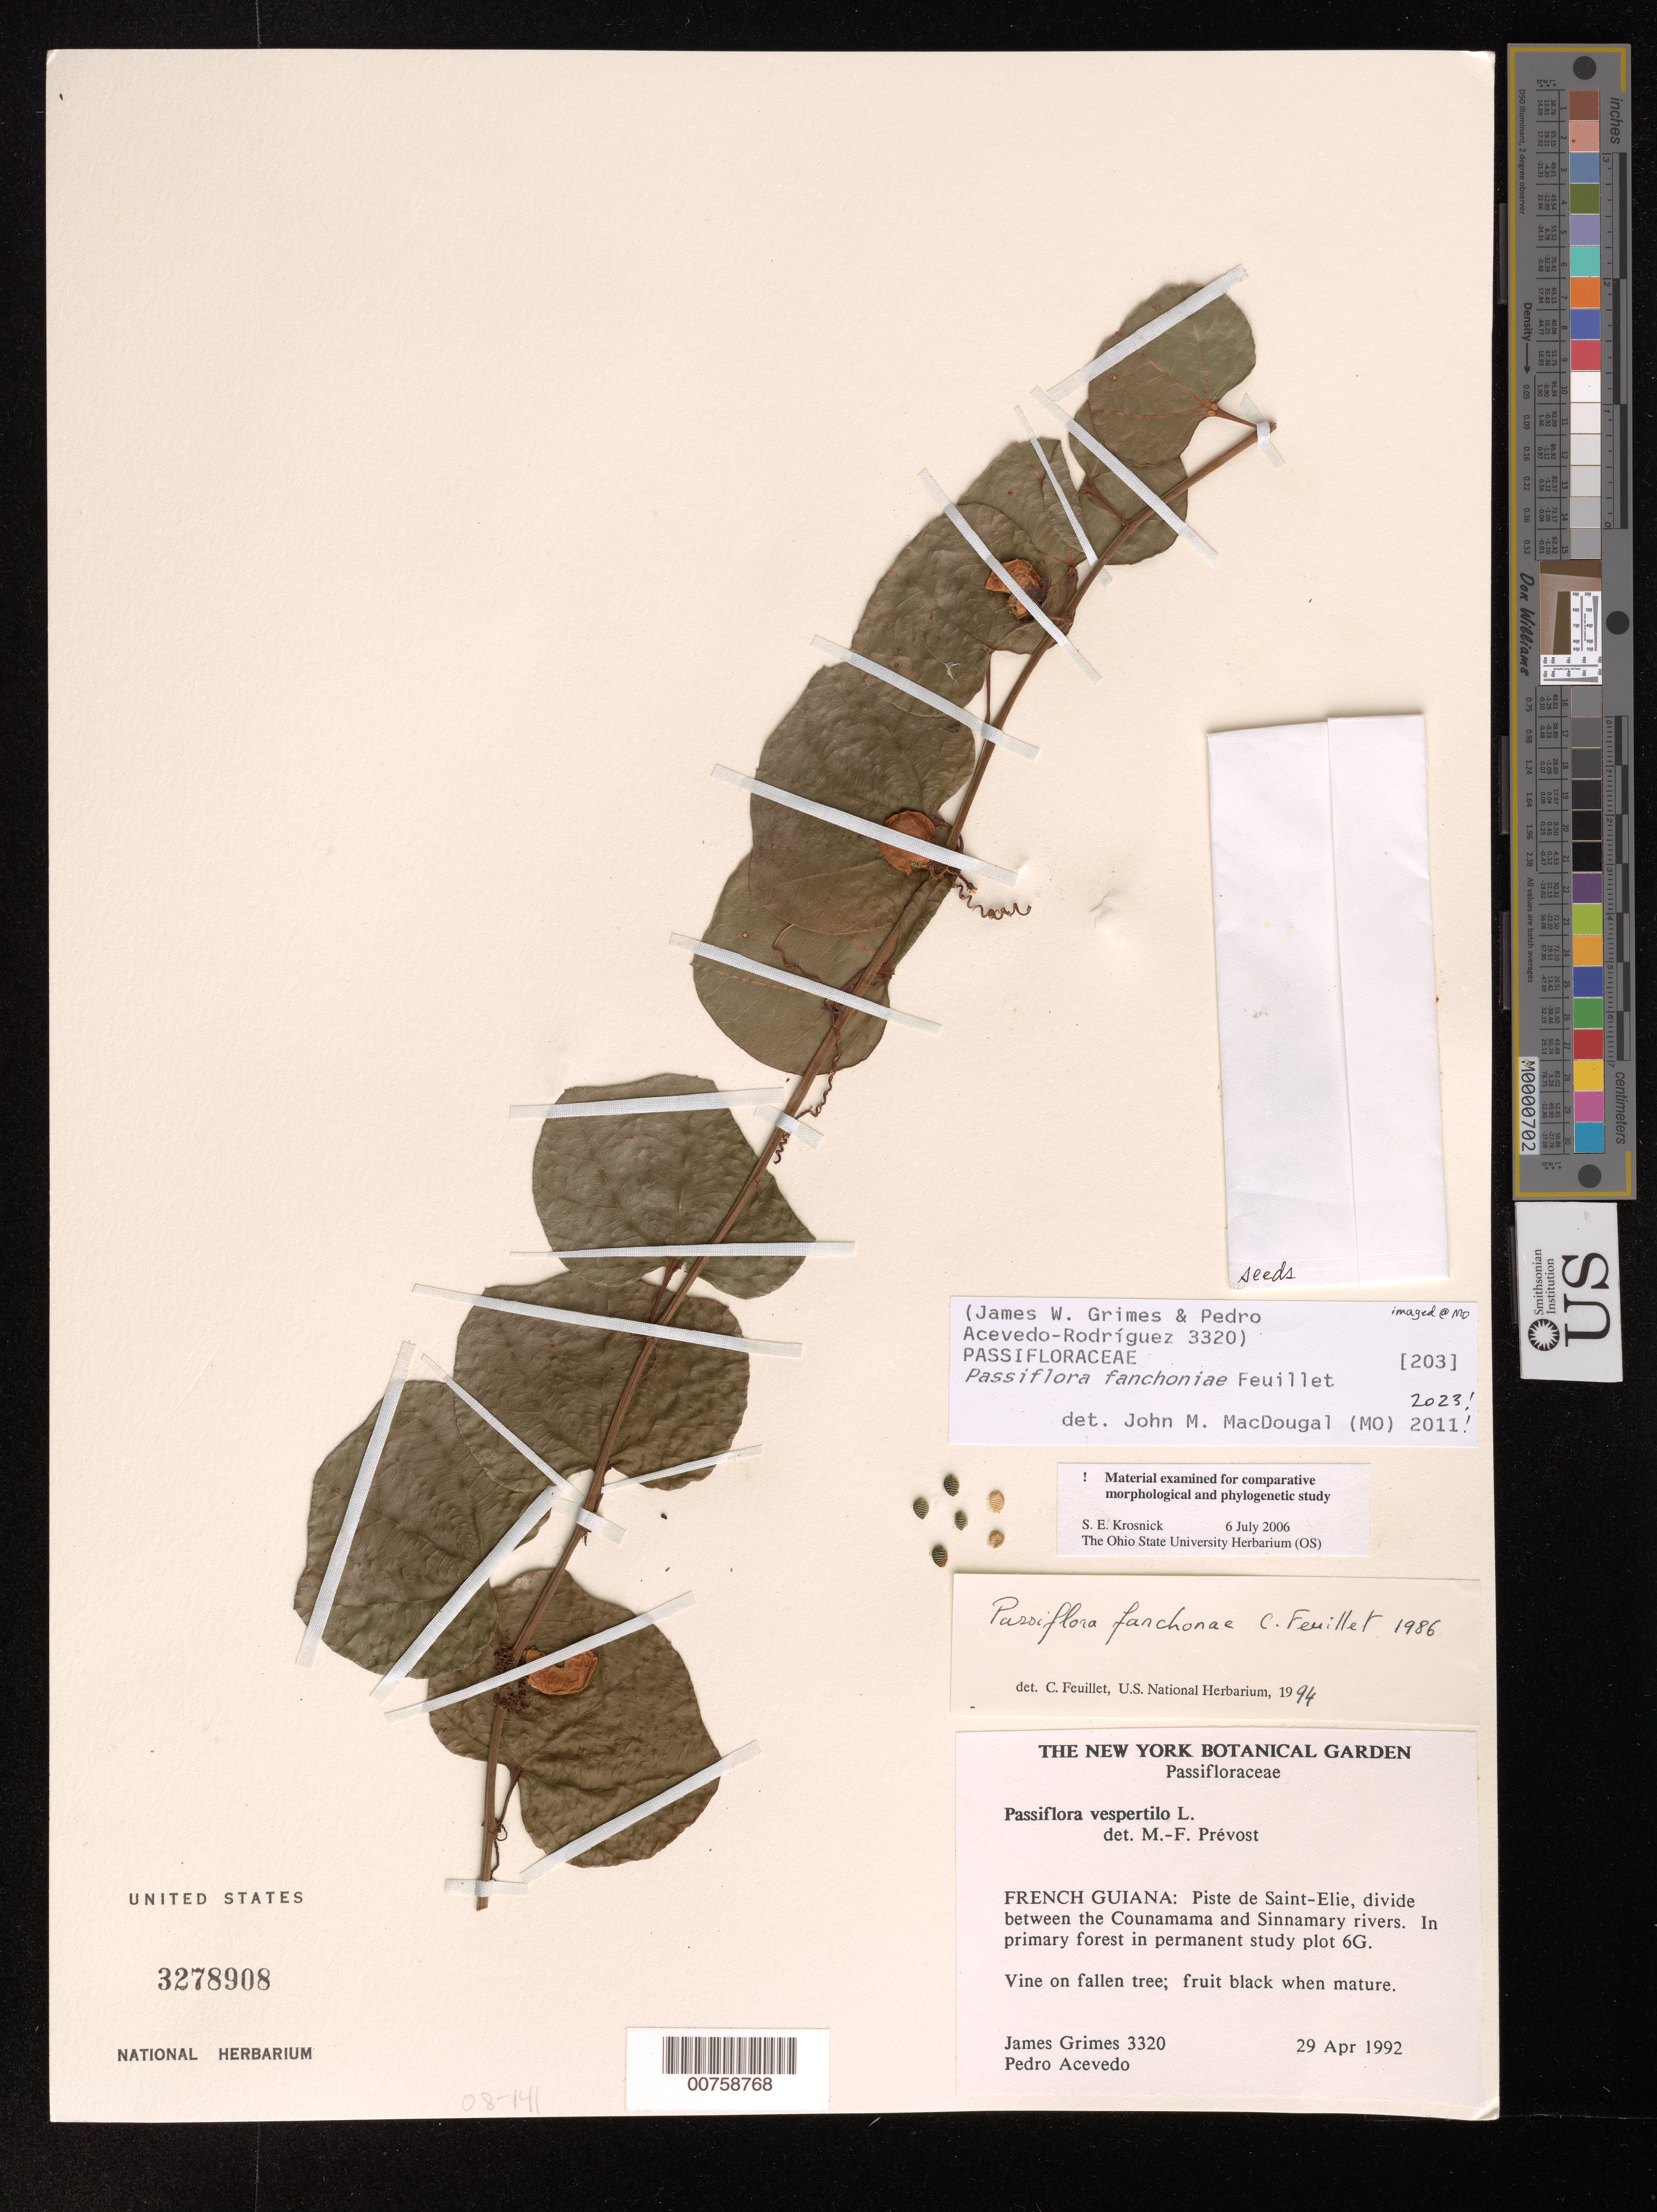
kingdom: Plantae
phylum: Tracheophyta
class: Magnoliopsida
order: Malpighiales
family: Passifloraceae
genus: Passiflora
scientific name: Passiflora fanchonae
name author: Feuillet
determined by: Feuillet, C.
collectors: J. Grimes & P. Acevedo-Rodr.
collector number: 3320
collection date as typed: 29-Apr-92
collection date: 1992-04-29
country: French Guiana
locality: Piste de Saint-Élie, interfleuve Sinnamary-Counamama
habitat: Primary forest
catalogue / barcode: US 3278908